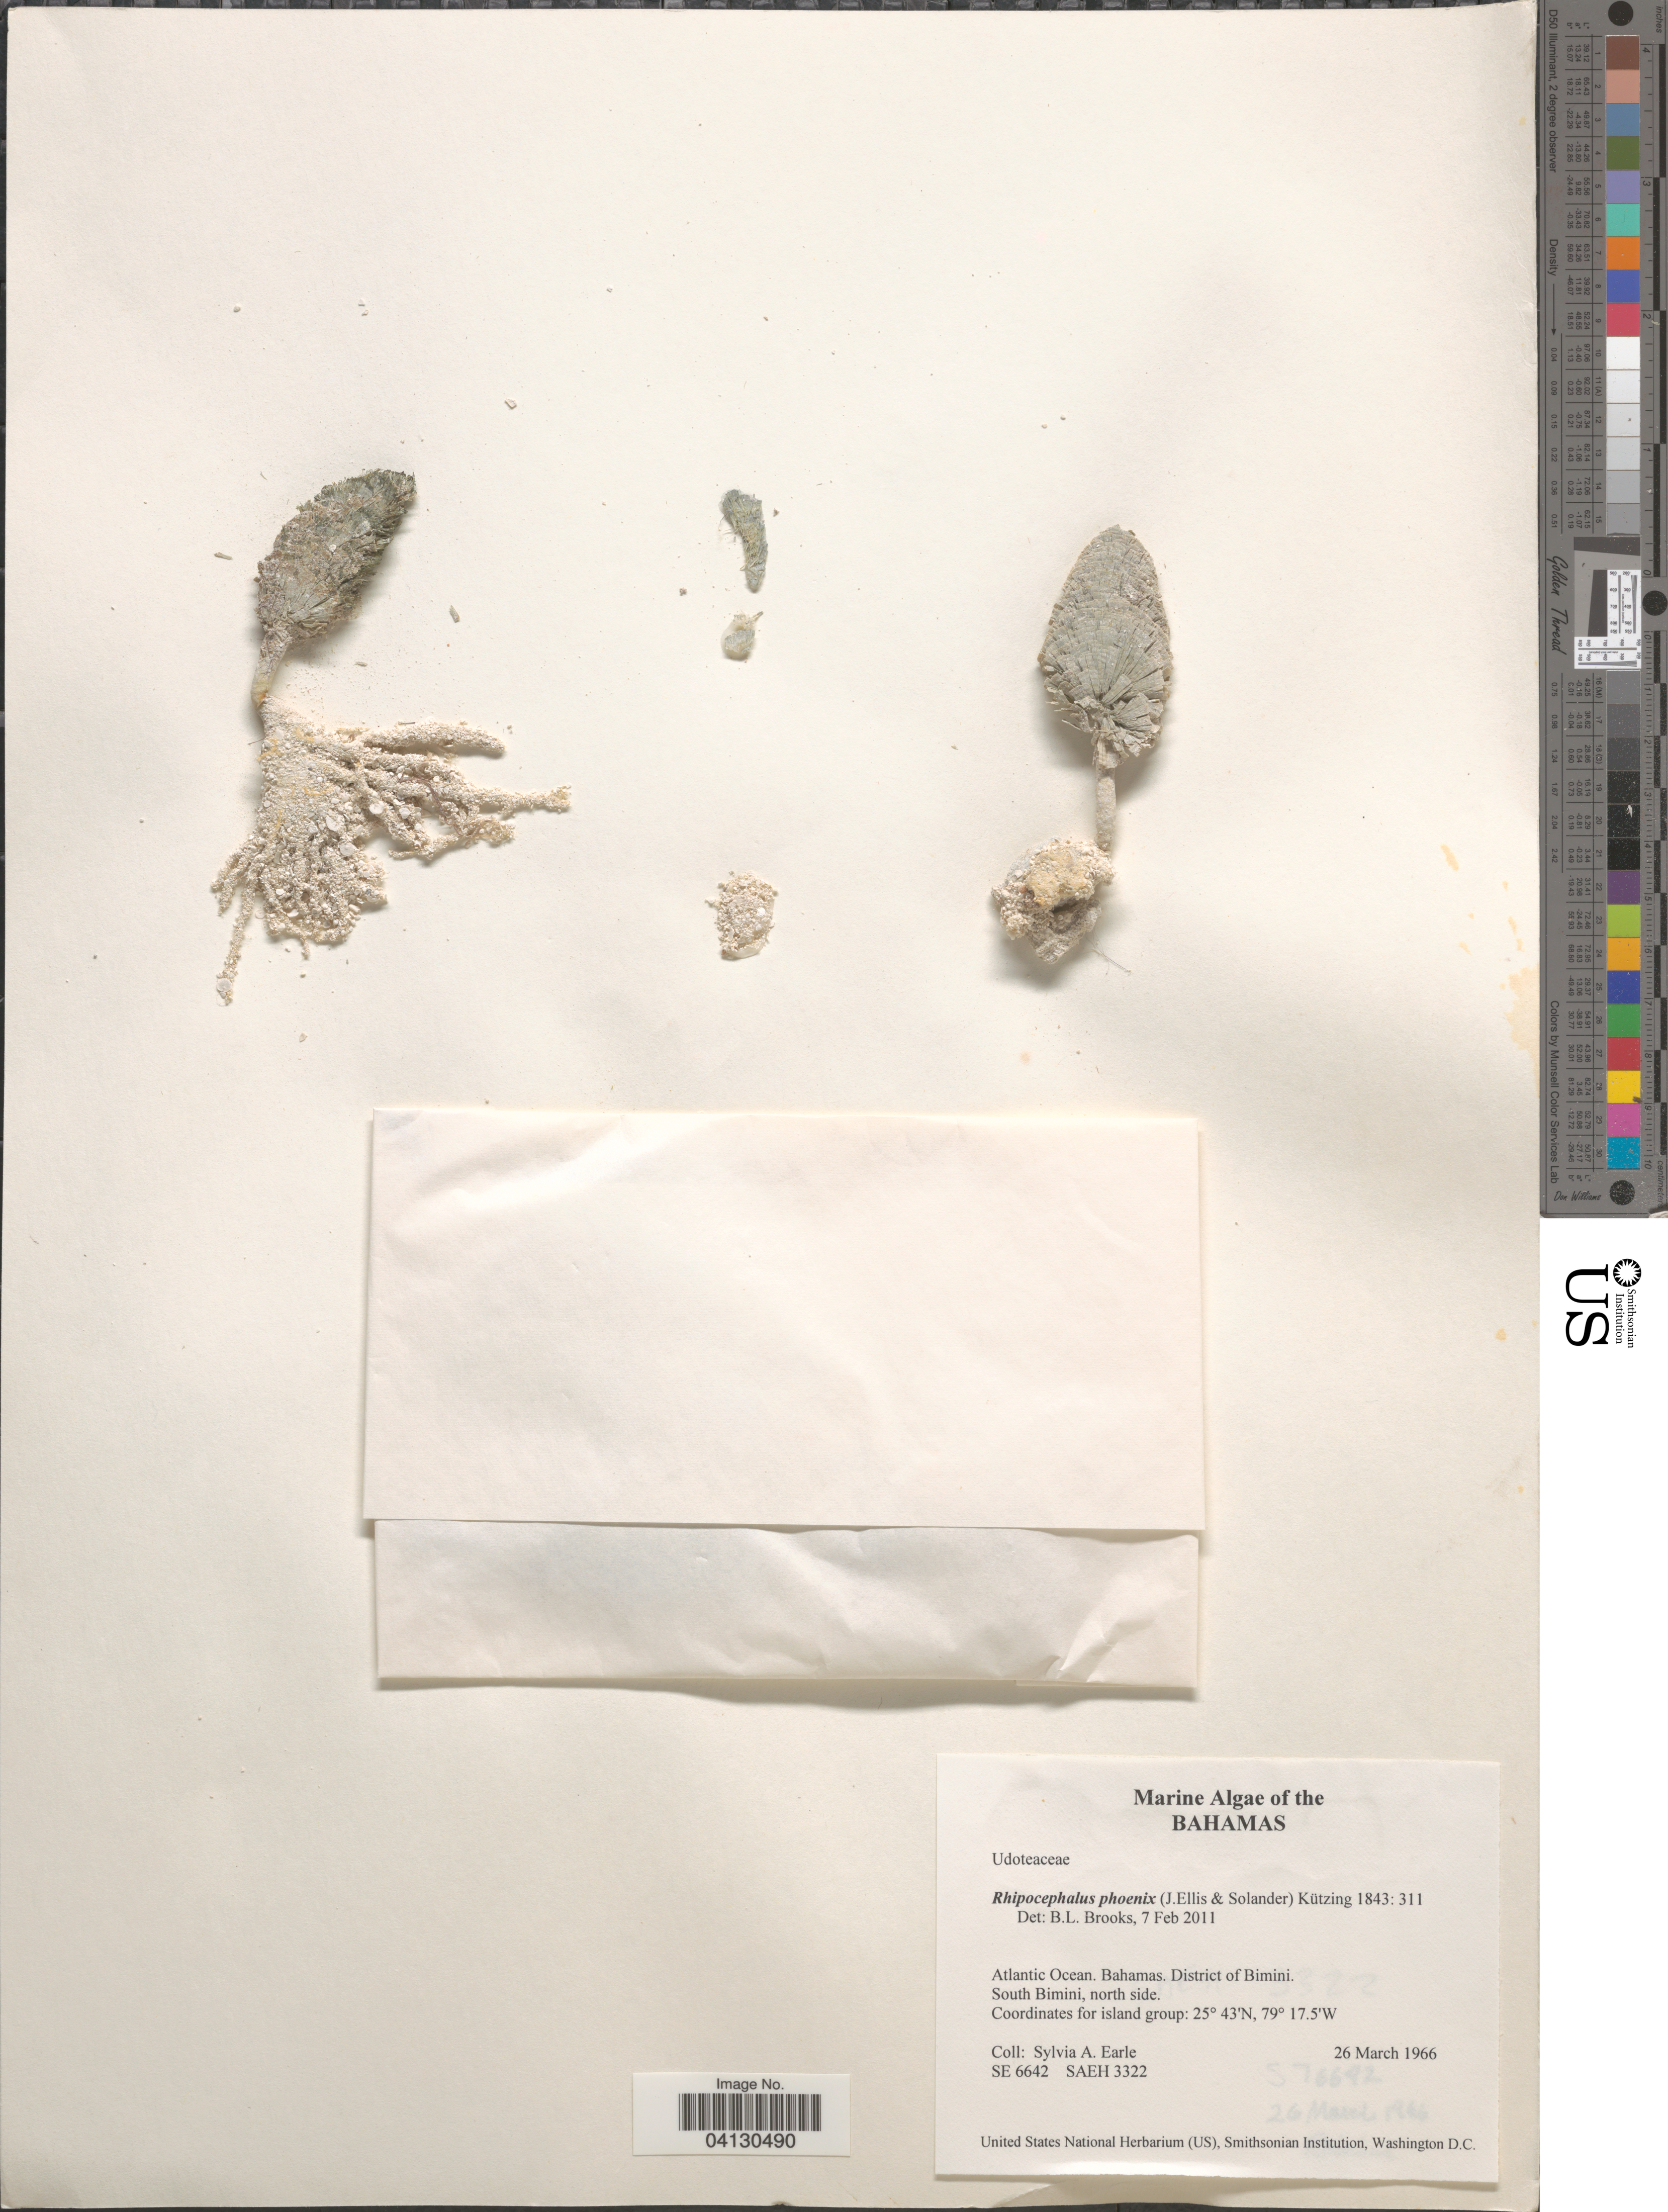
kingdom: Plantae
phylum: Chlorophyta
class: Ulvophyceae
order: Bryopsidales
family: Udoteaceae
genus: Rhipocephalus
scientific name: Rhipocephalus phoenix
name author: (J. Ellis & Sol.) Kütz.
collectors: S. A. Earle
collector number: SE6642/SAEH3322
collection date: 1966-03-26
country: Bahamas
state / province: Bimini and Cat Cay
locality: Atlantic Ocean. District of Bimini. South Bimini, north side.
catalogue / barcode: US 329155